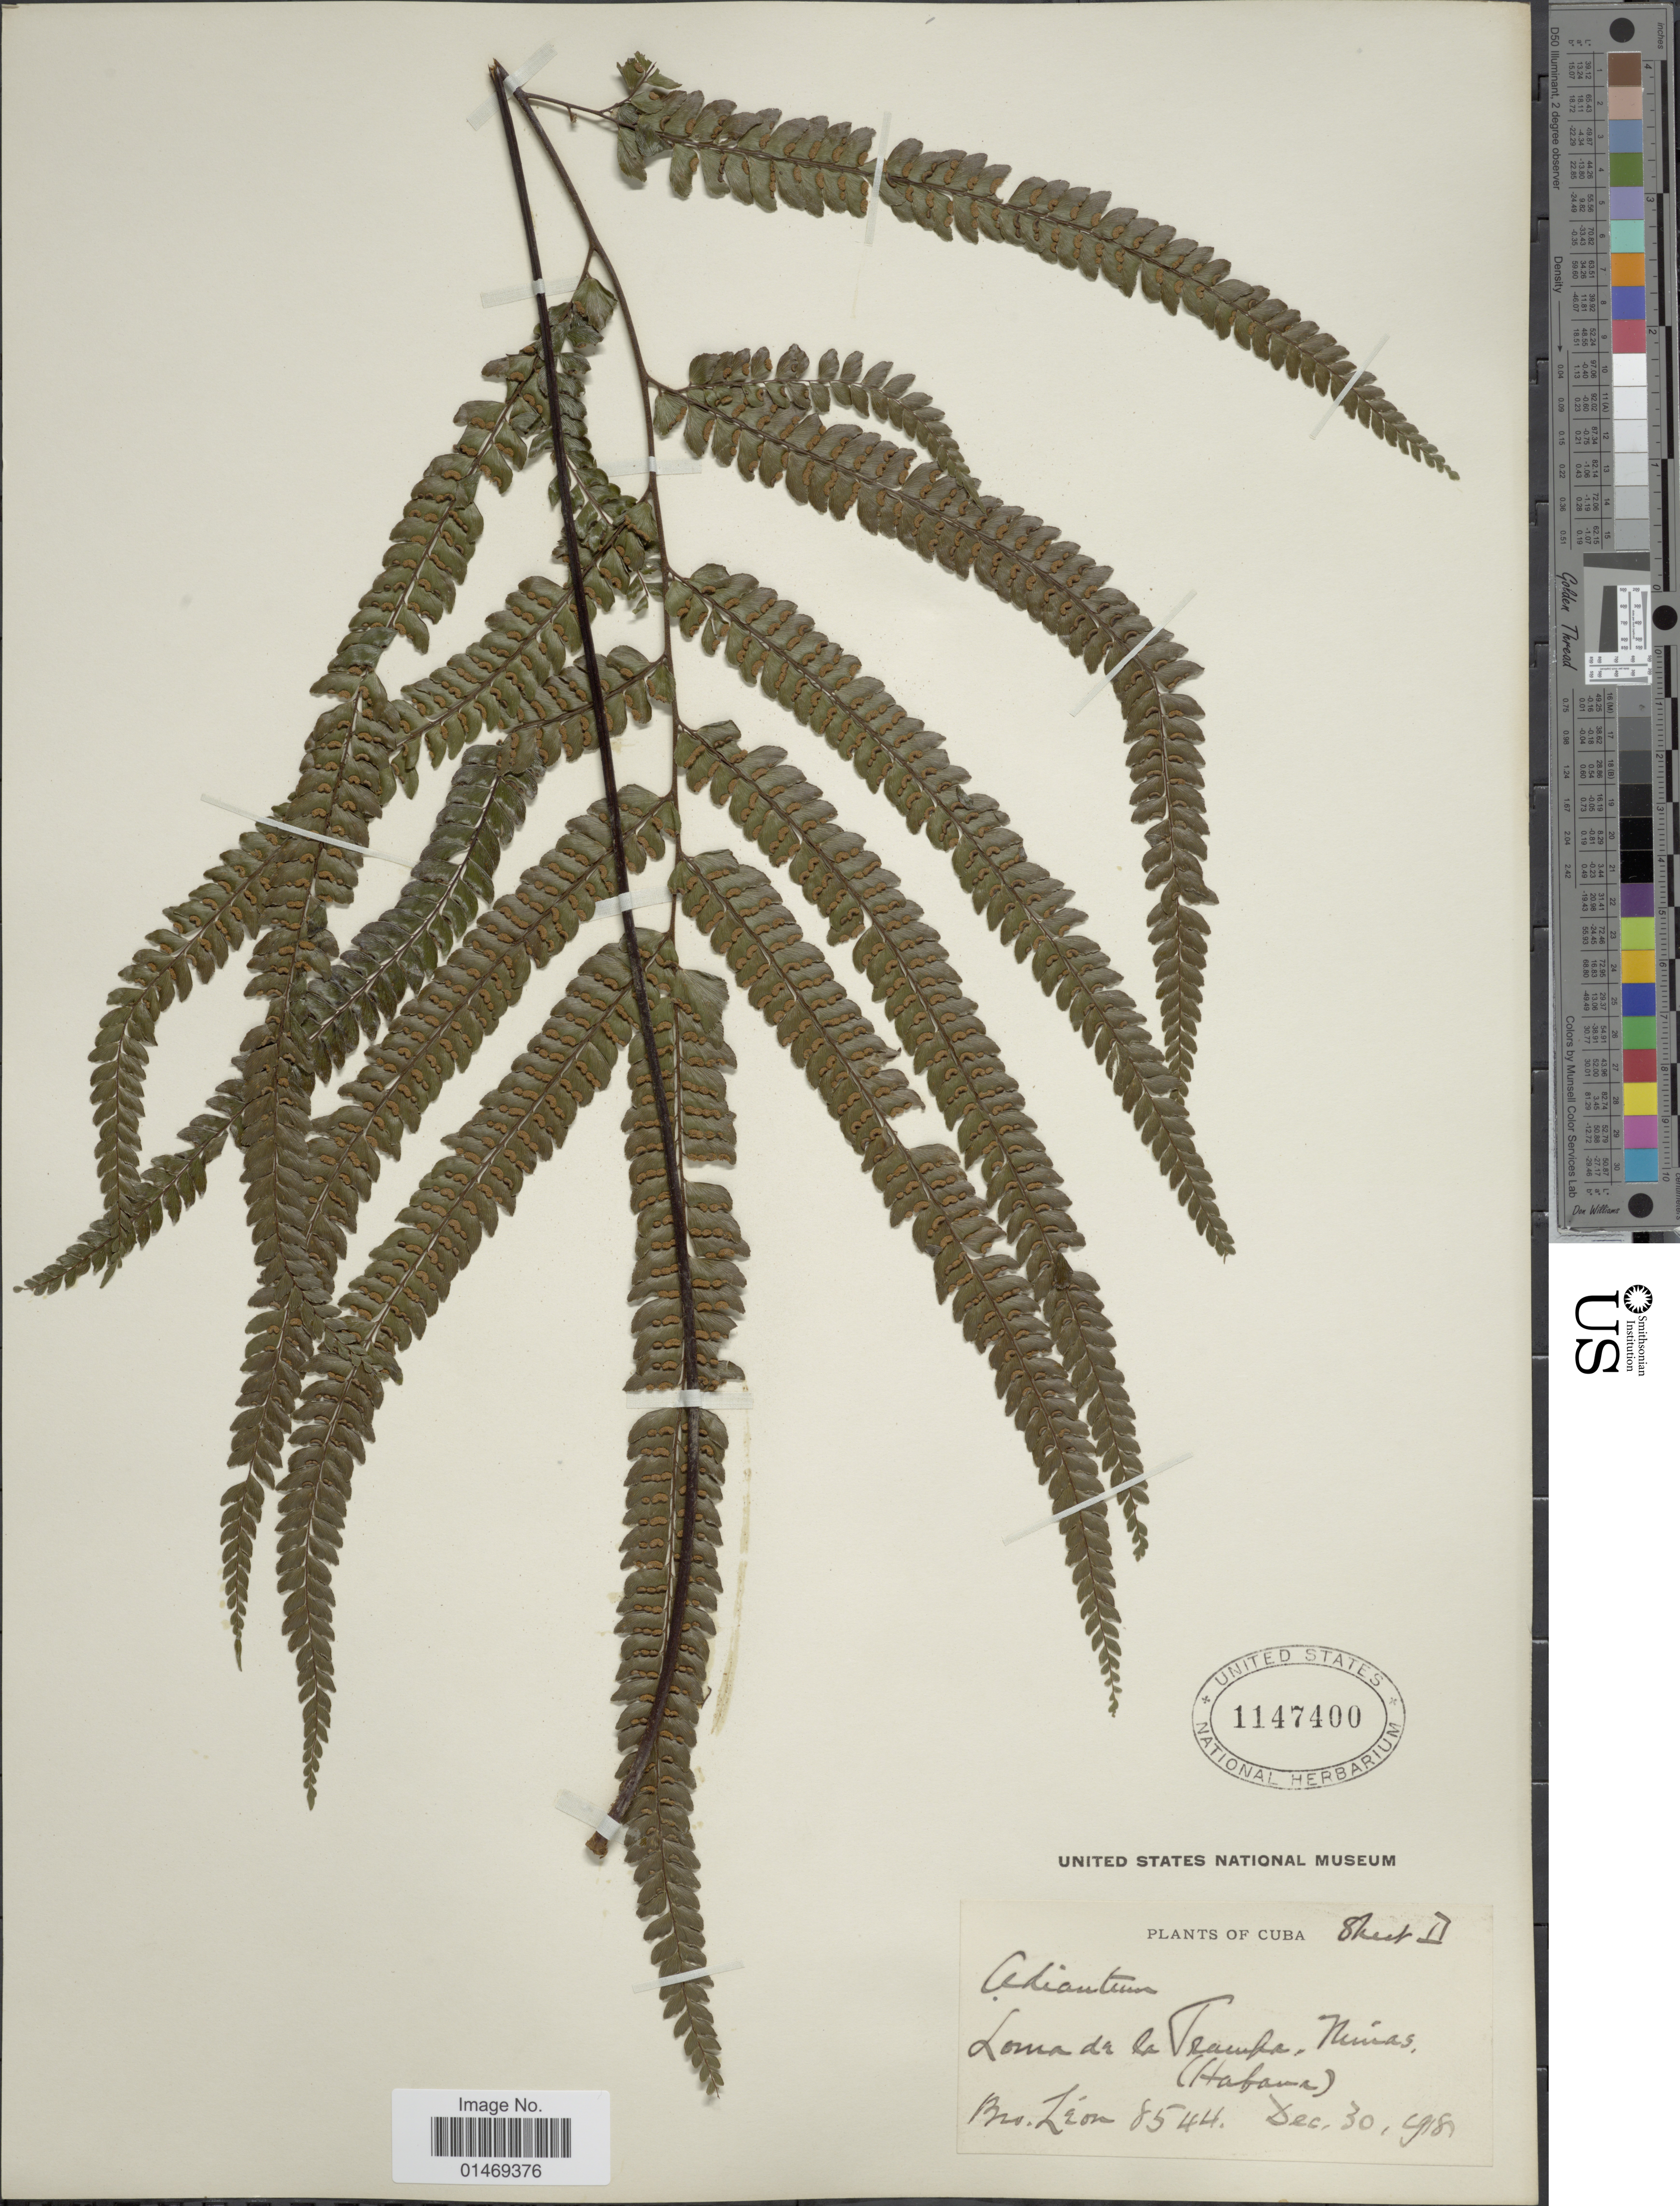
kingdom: Plantae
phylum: Tracheophyta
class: Polypodiopsida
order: Polypodiales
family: Pteridaceae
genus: Adiantum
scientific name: Adiantum pyramidale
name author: (L.) Willd.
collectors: Bro. León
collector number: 8544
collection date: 1918-12-30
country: Cuba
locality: Loma de la Trampa, Minas, Havana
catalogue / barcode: US 1147400